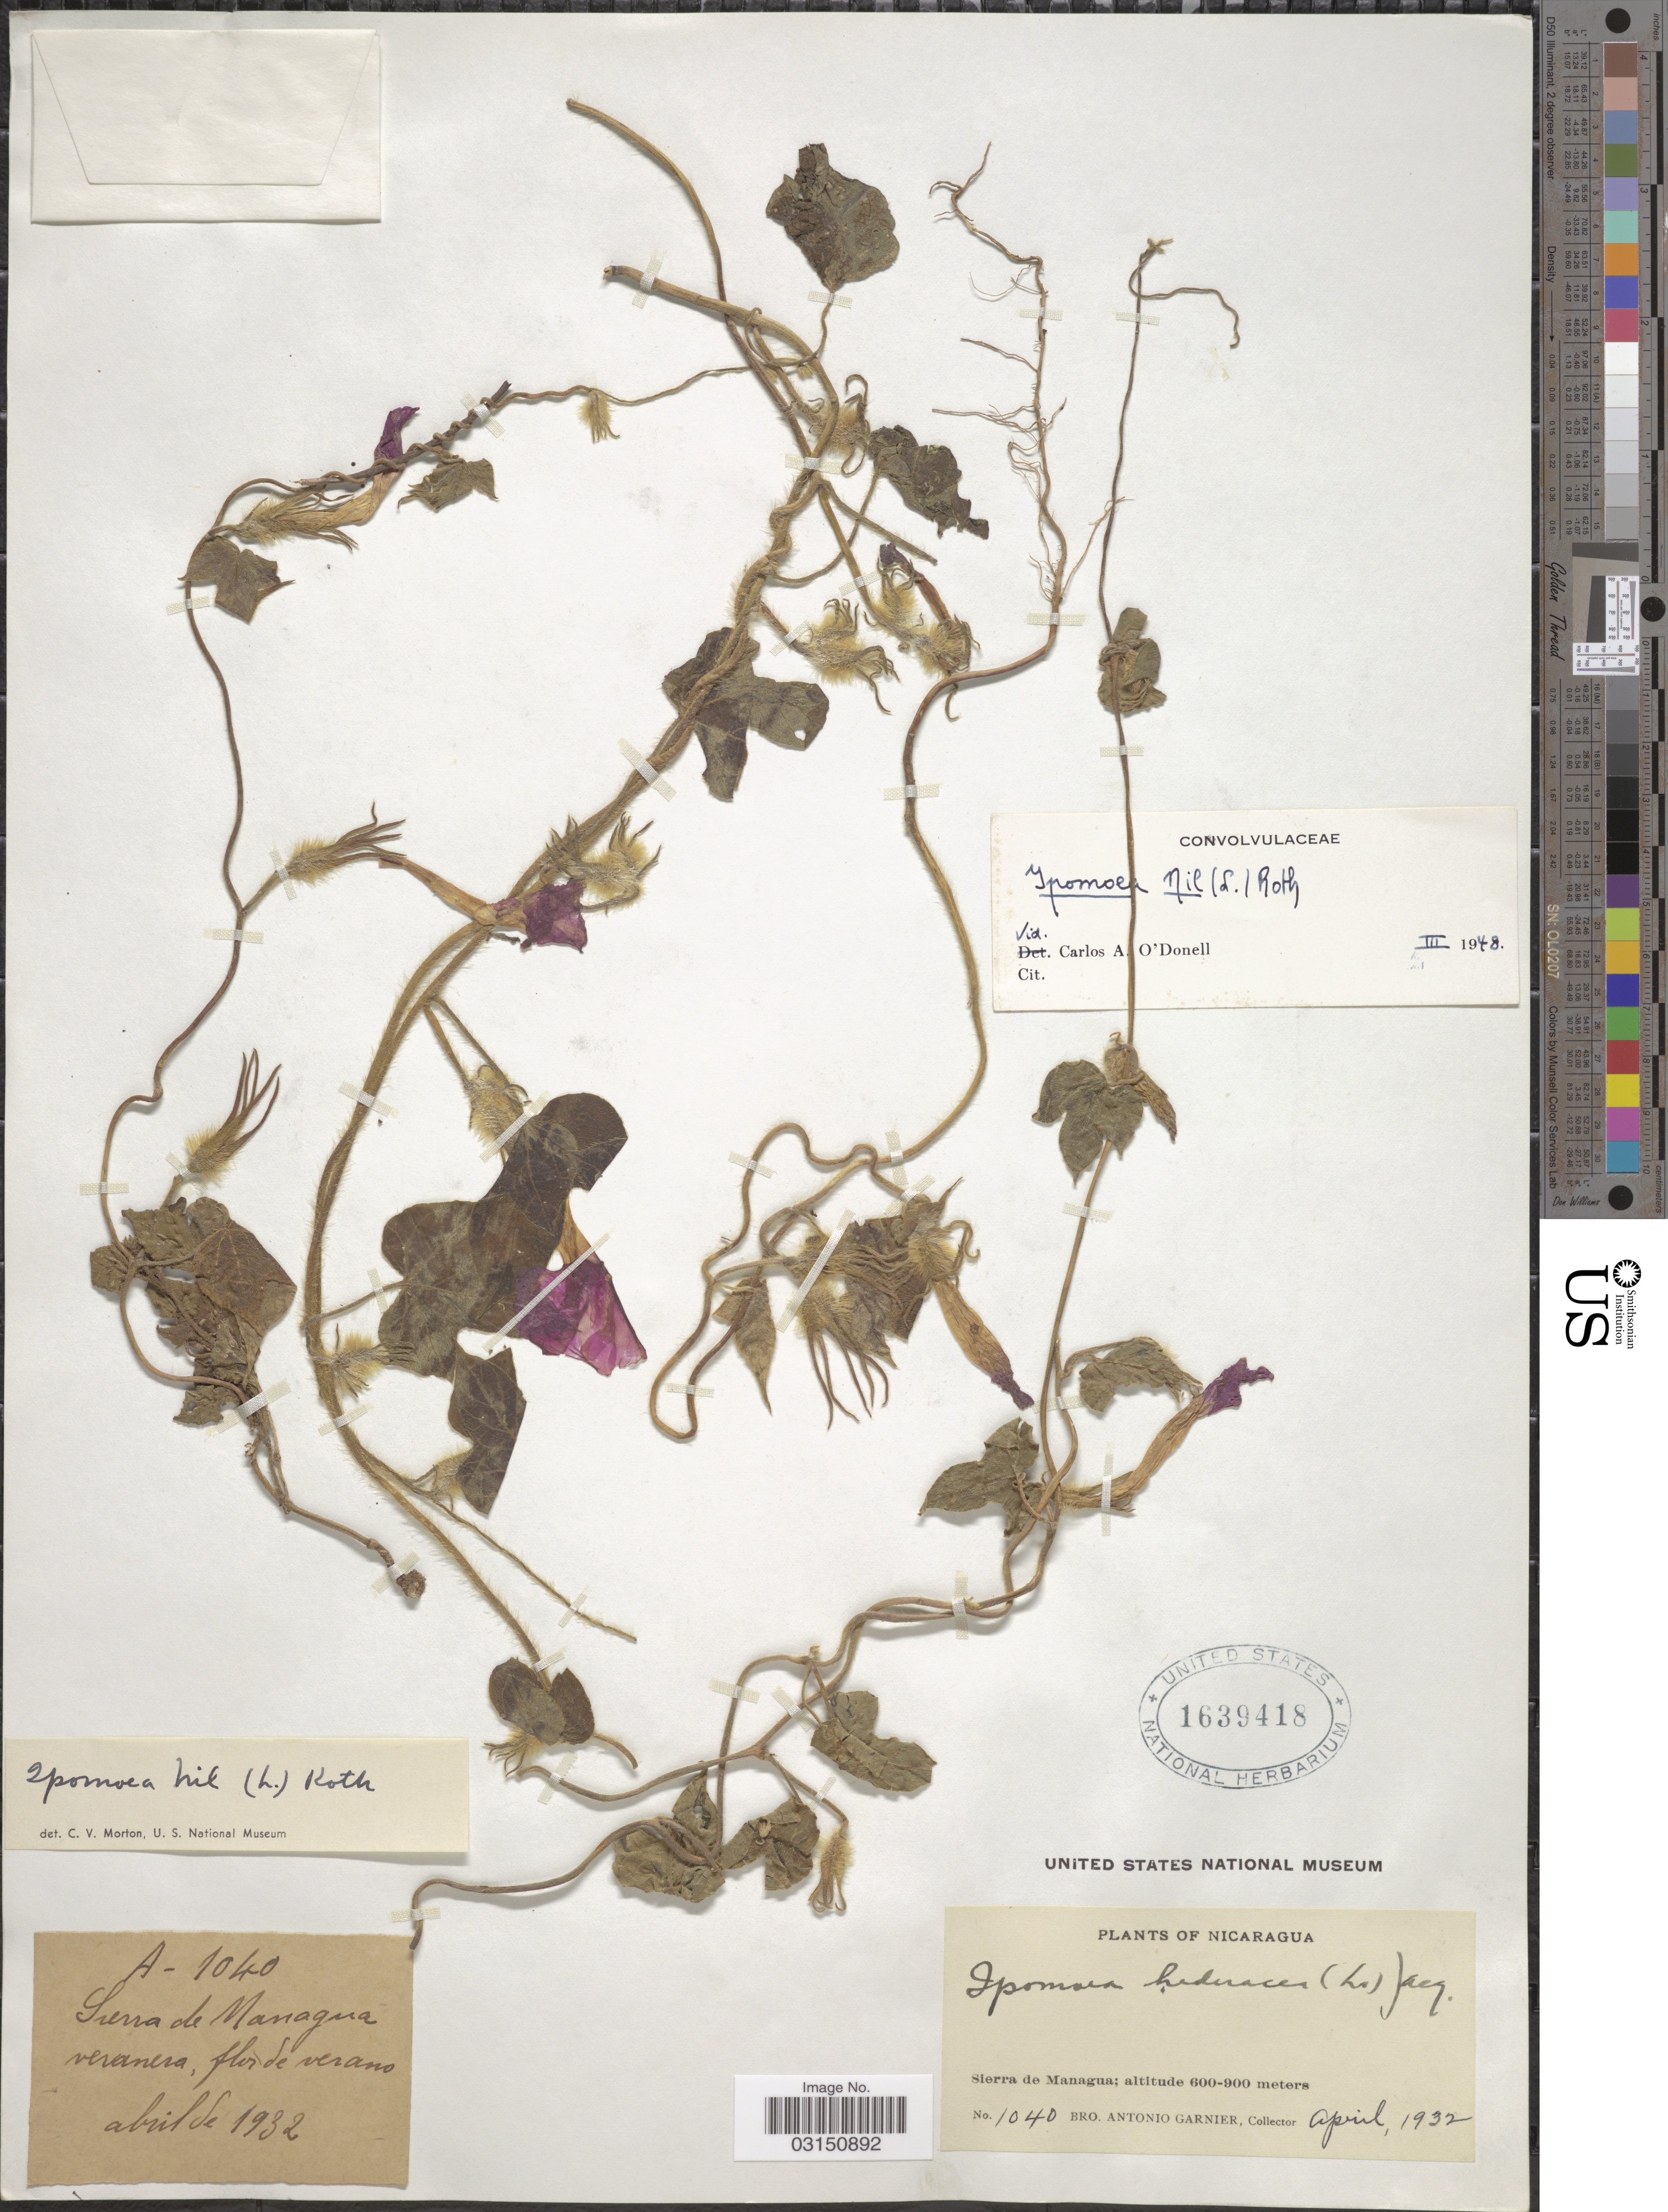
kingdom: Plantae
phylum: Tracheophyta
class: Magnoliopsida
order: Solanales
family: Convolvulaceae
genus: Ipomoea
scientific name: Ipomoea nil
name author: (L.) Roth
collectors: Bro. A. Garnier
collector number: A-1040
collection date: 1932-04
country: Nicaragua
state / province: Managua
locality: Sierra de Managua.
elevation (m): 600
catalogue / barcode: US 1639418